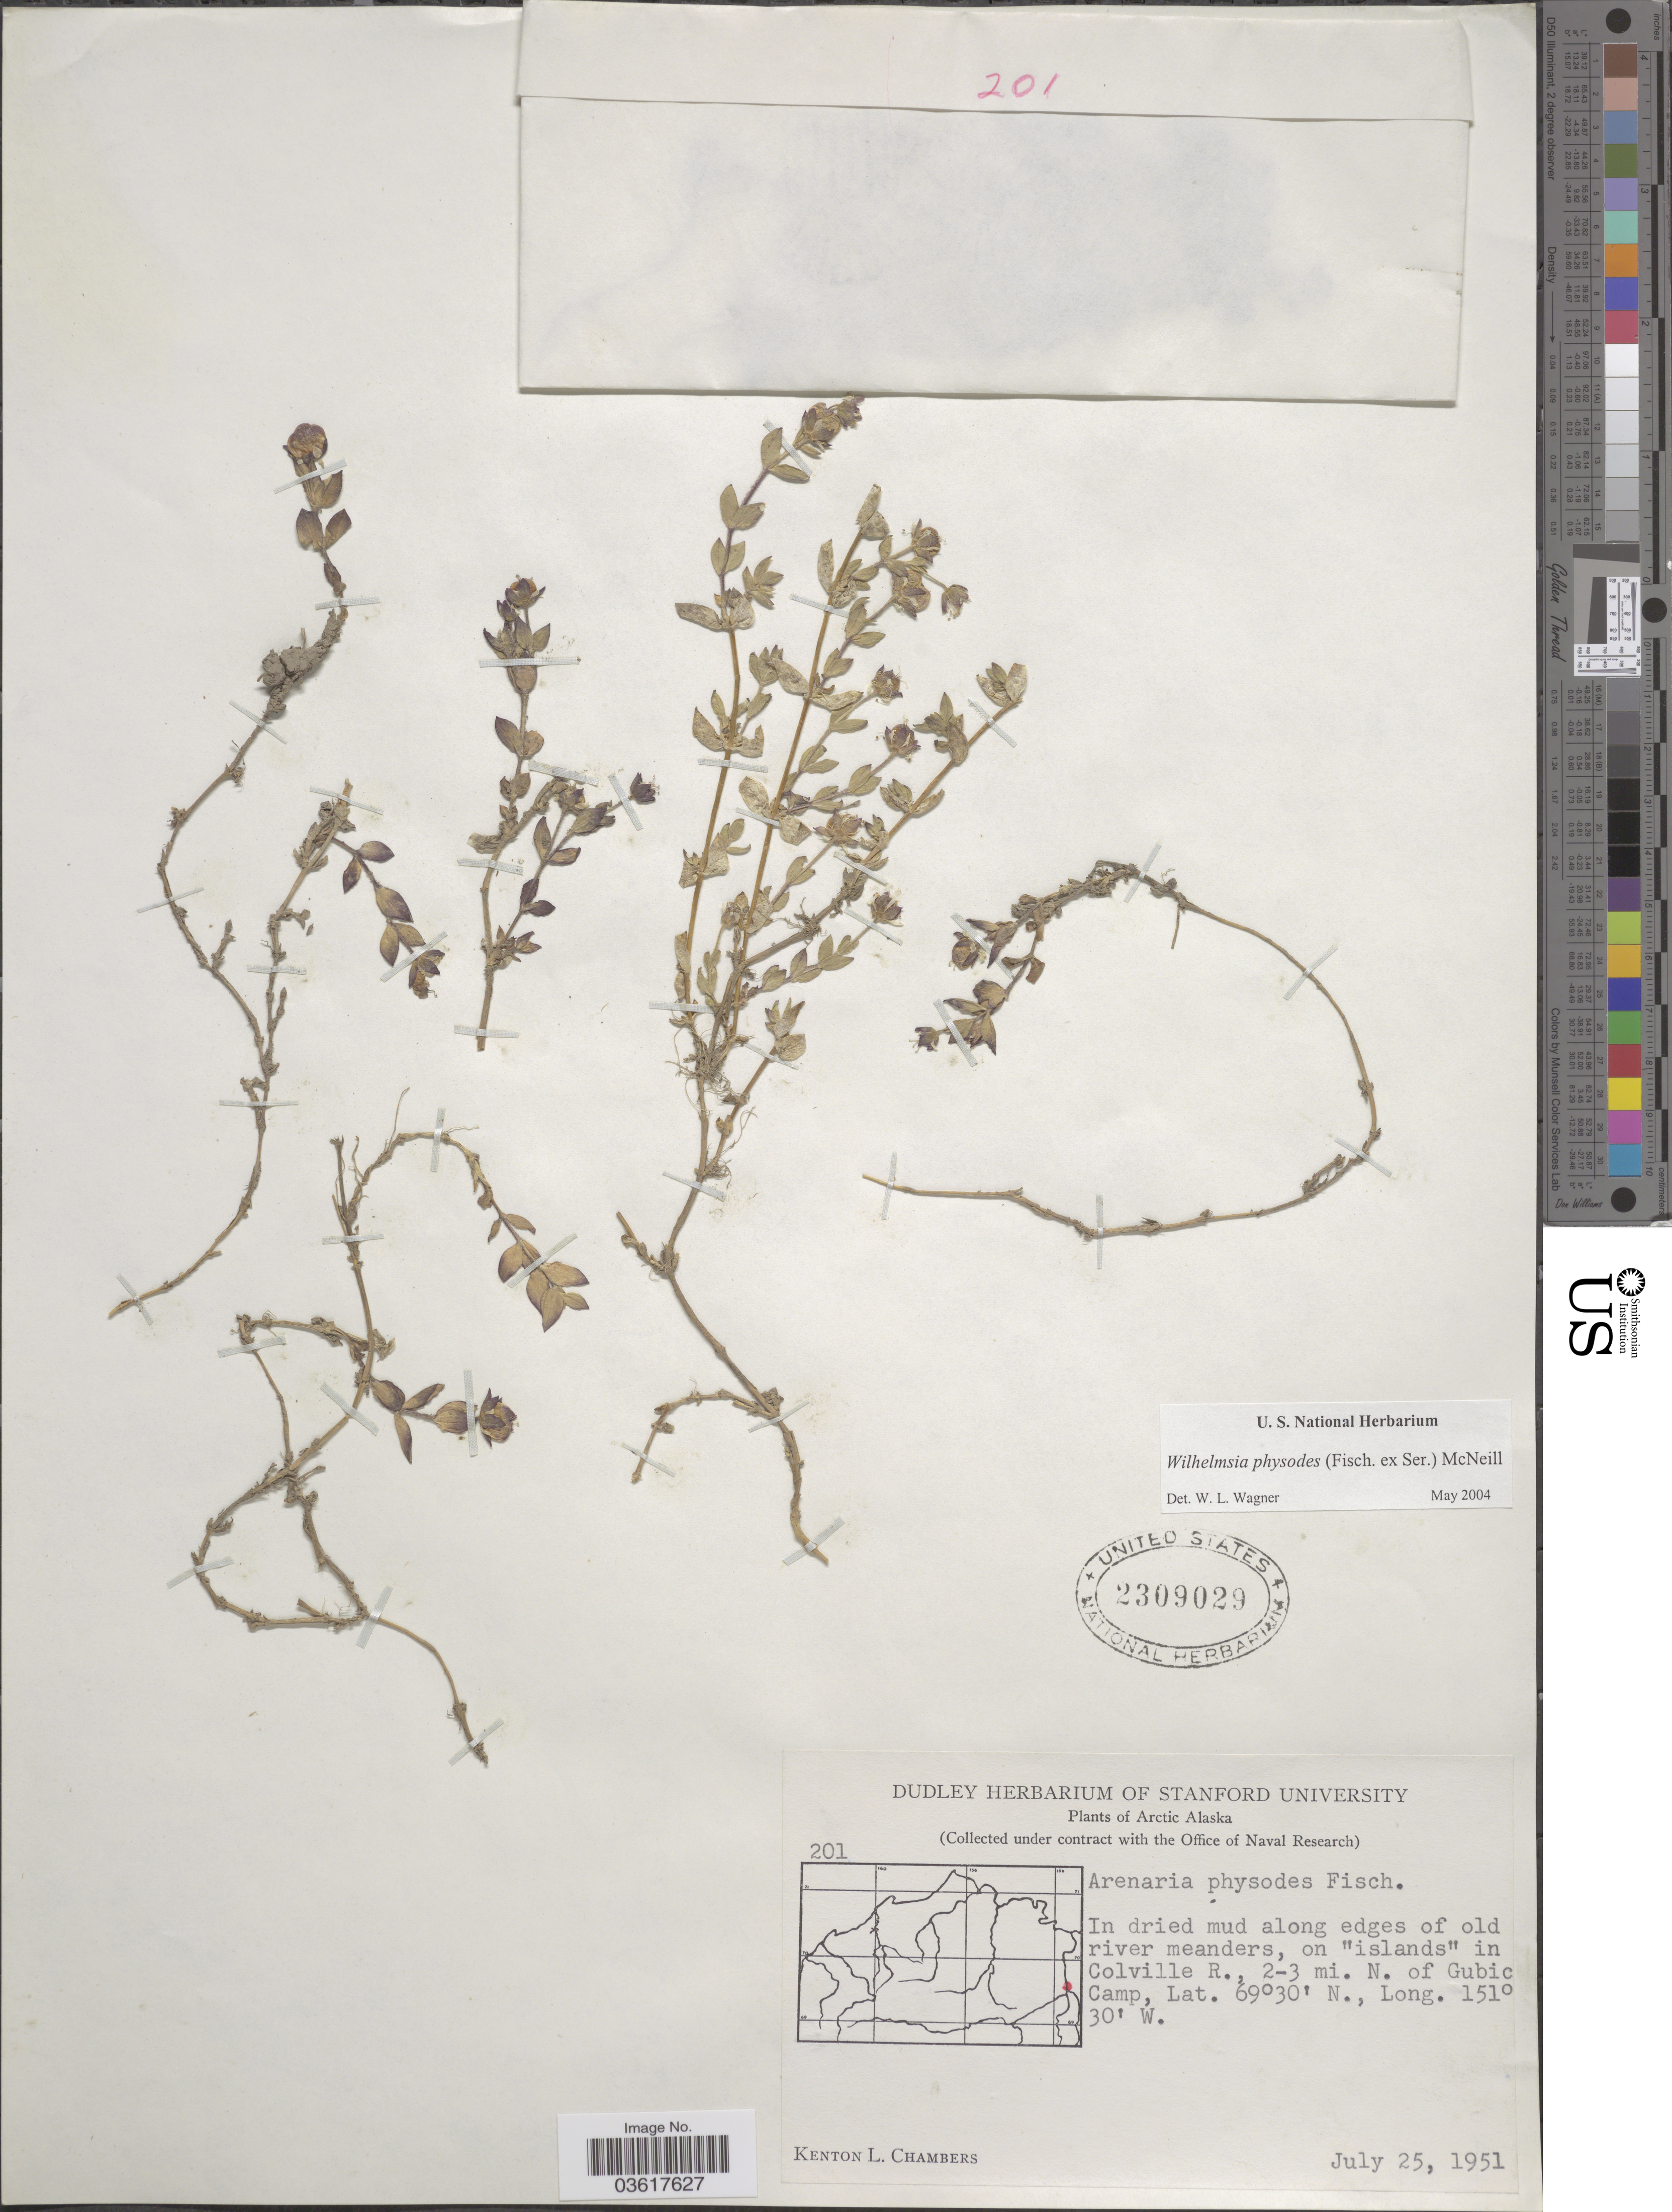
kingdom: Plantae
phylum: Tracheophyta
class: Magnoliopsida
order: Caryophyllales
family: Caryophyllaceae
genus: Wilhelmsia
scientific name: Wilhelmsia sp.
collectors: K. L. Chambers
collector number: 201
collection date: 1951-07-25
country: United States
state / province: Alaska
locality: Arctic Alaska. In dried mud along edges of old river meanders, on "islands" in Colville R., 2-3 mi. N. of Gubic Camp.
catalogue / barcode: US 2309029